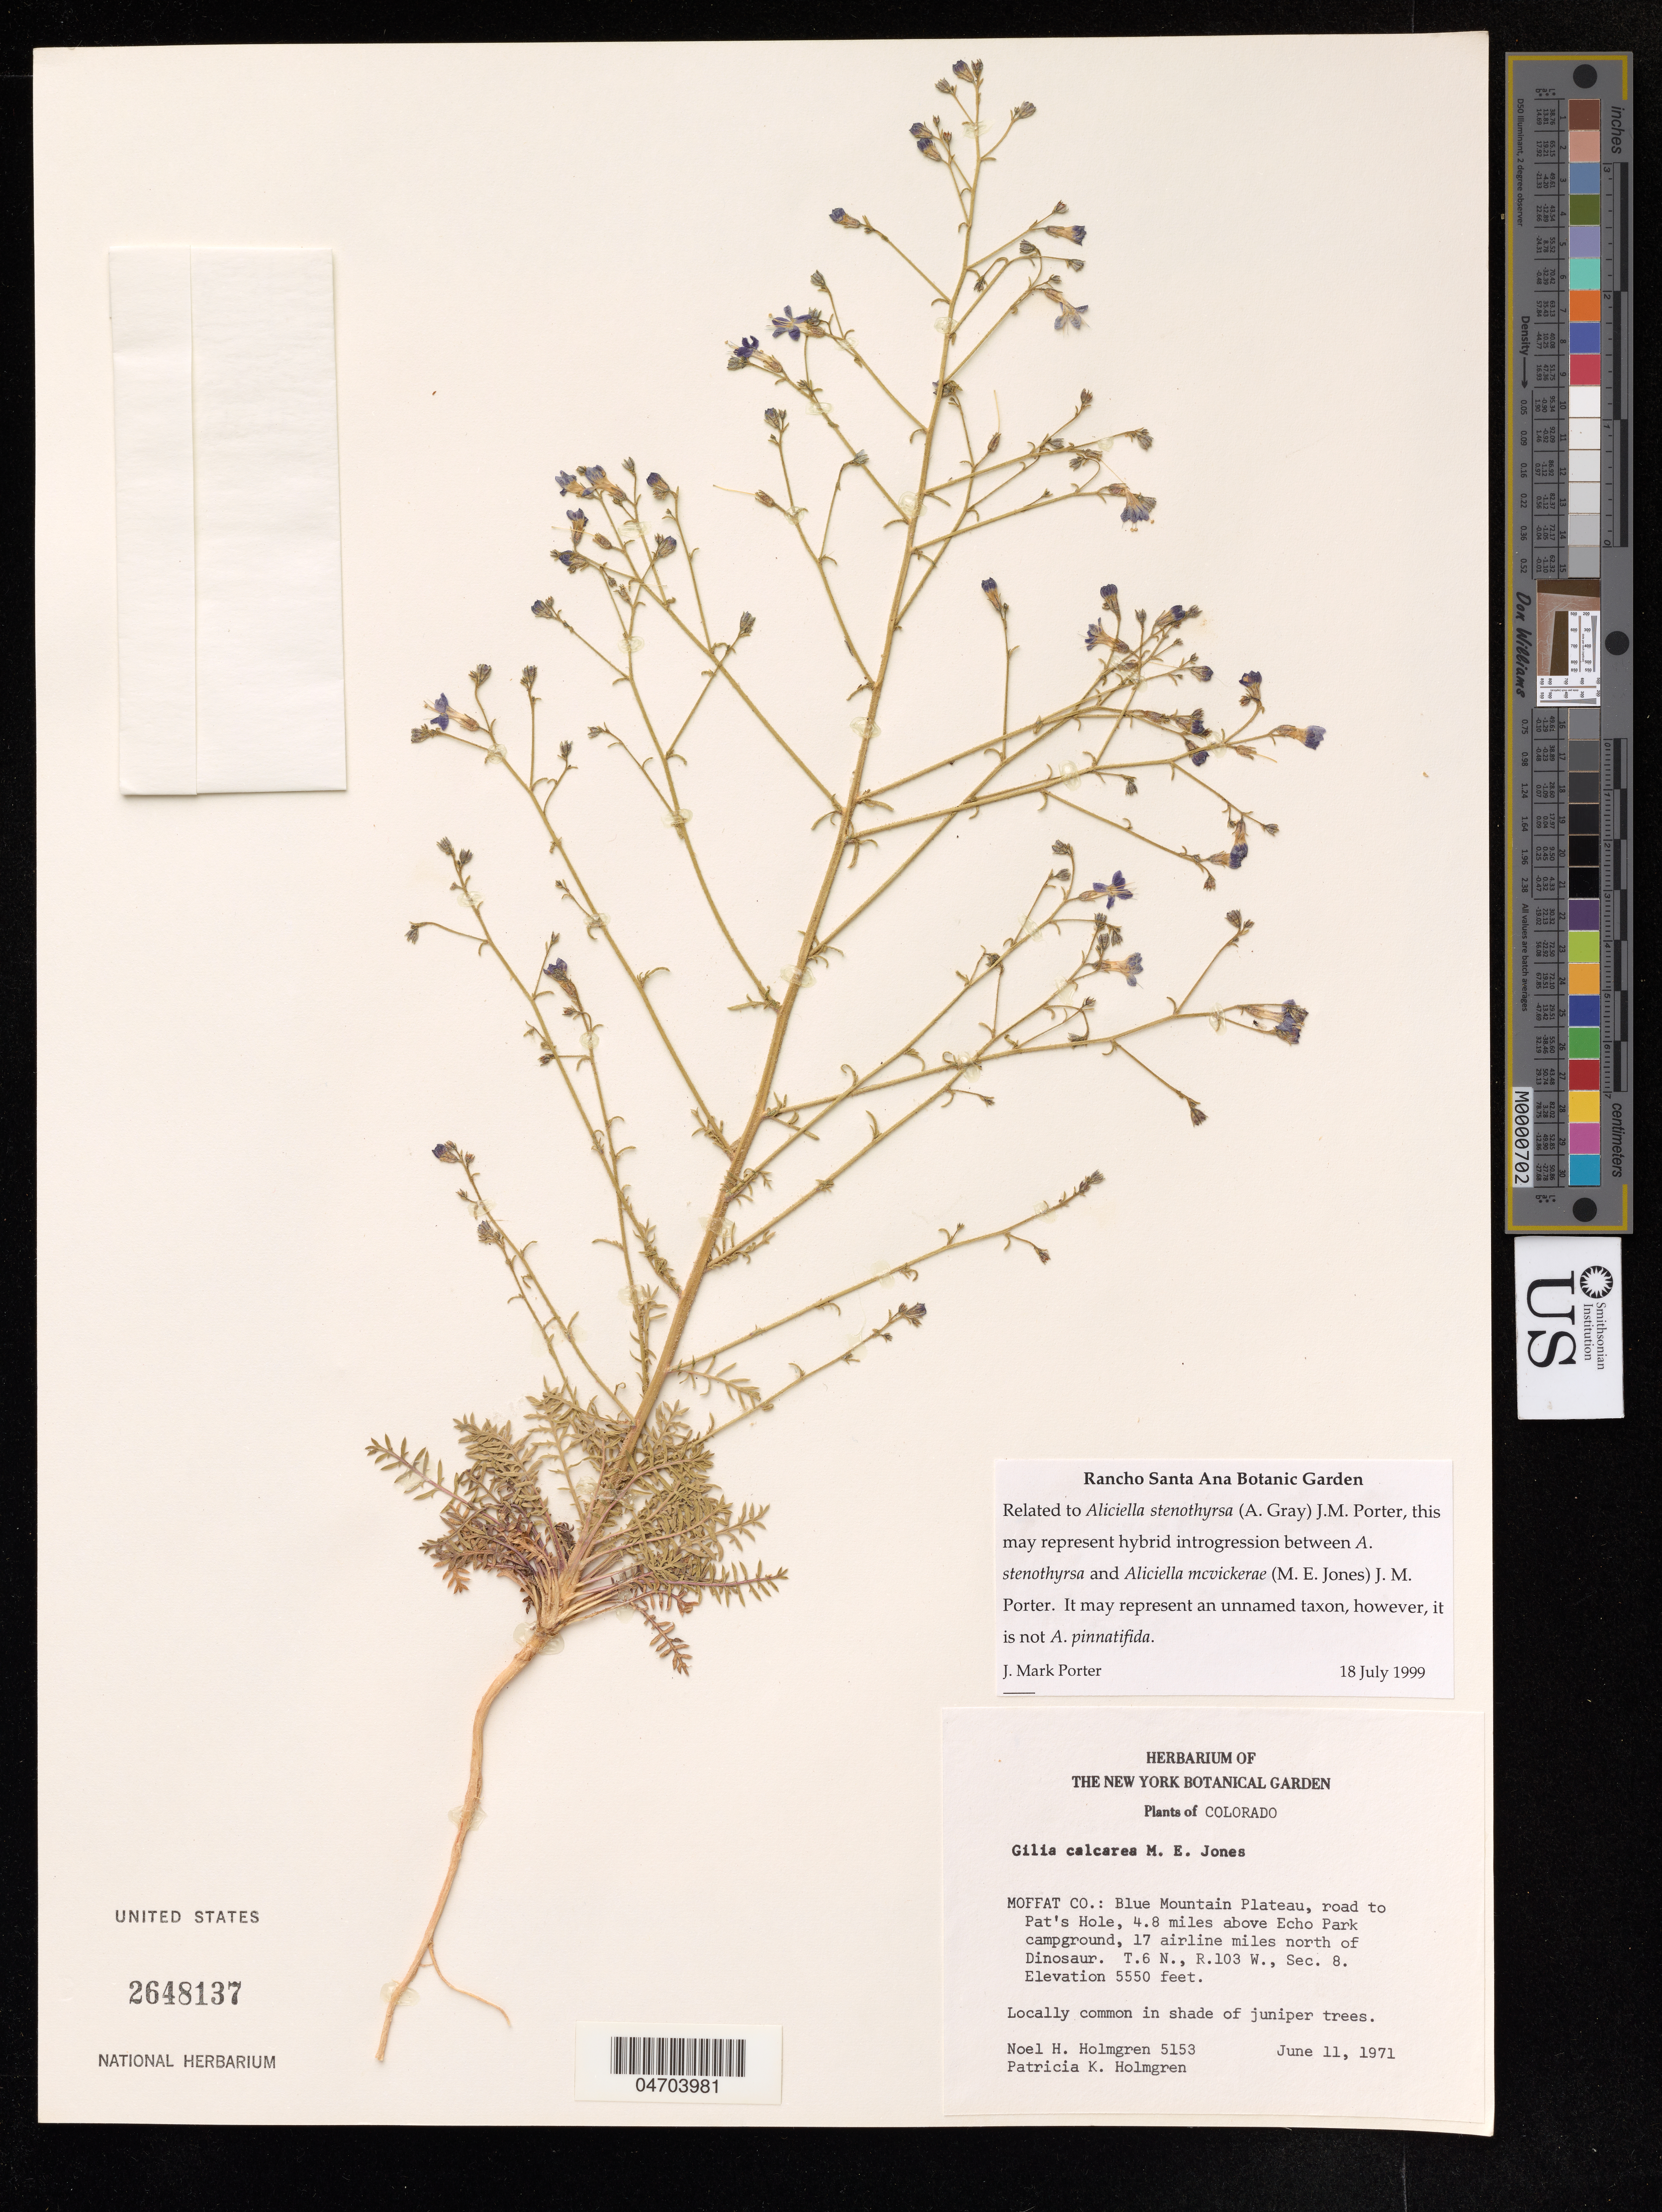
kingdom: Plantae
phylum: Tracheophyta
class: Magnoliopsida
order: Ericales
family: Polemoniaceae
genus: Gilia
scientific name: Gilia calcarea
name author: M.E. Jones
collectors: N. H. Holmgren & P. K. Holmgren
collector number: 5153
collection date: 1971-06-11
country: United States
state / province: Colorado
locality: Moffat Co.: Blue Mountain Plateau, road to Pat's Hole, 4.8 miles above Echo Park campground, 17 airline miles north of Dinosaur.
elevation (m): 1692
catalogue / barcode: US 2648137